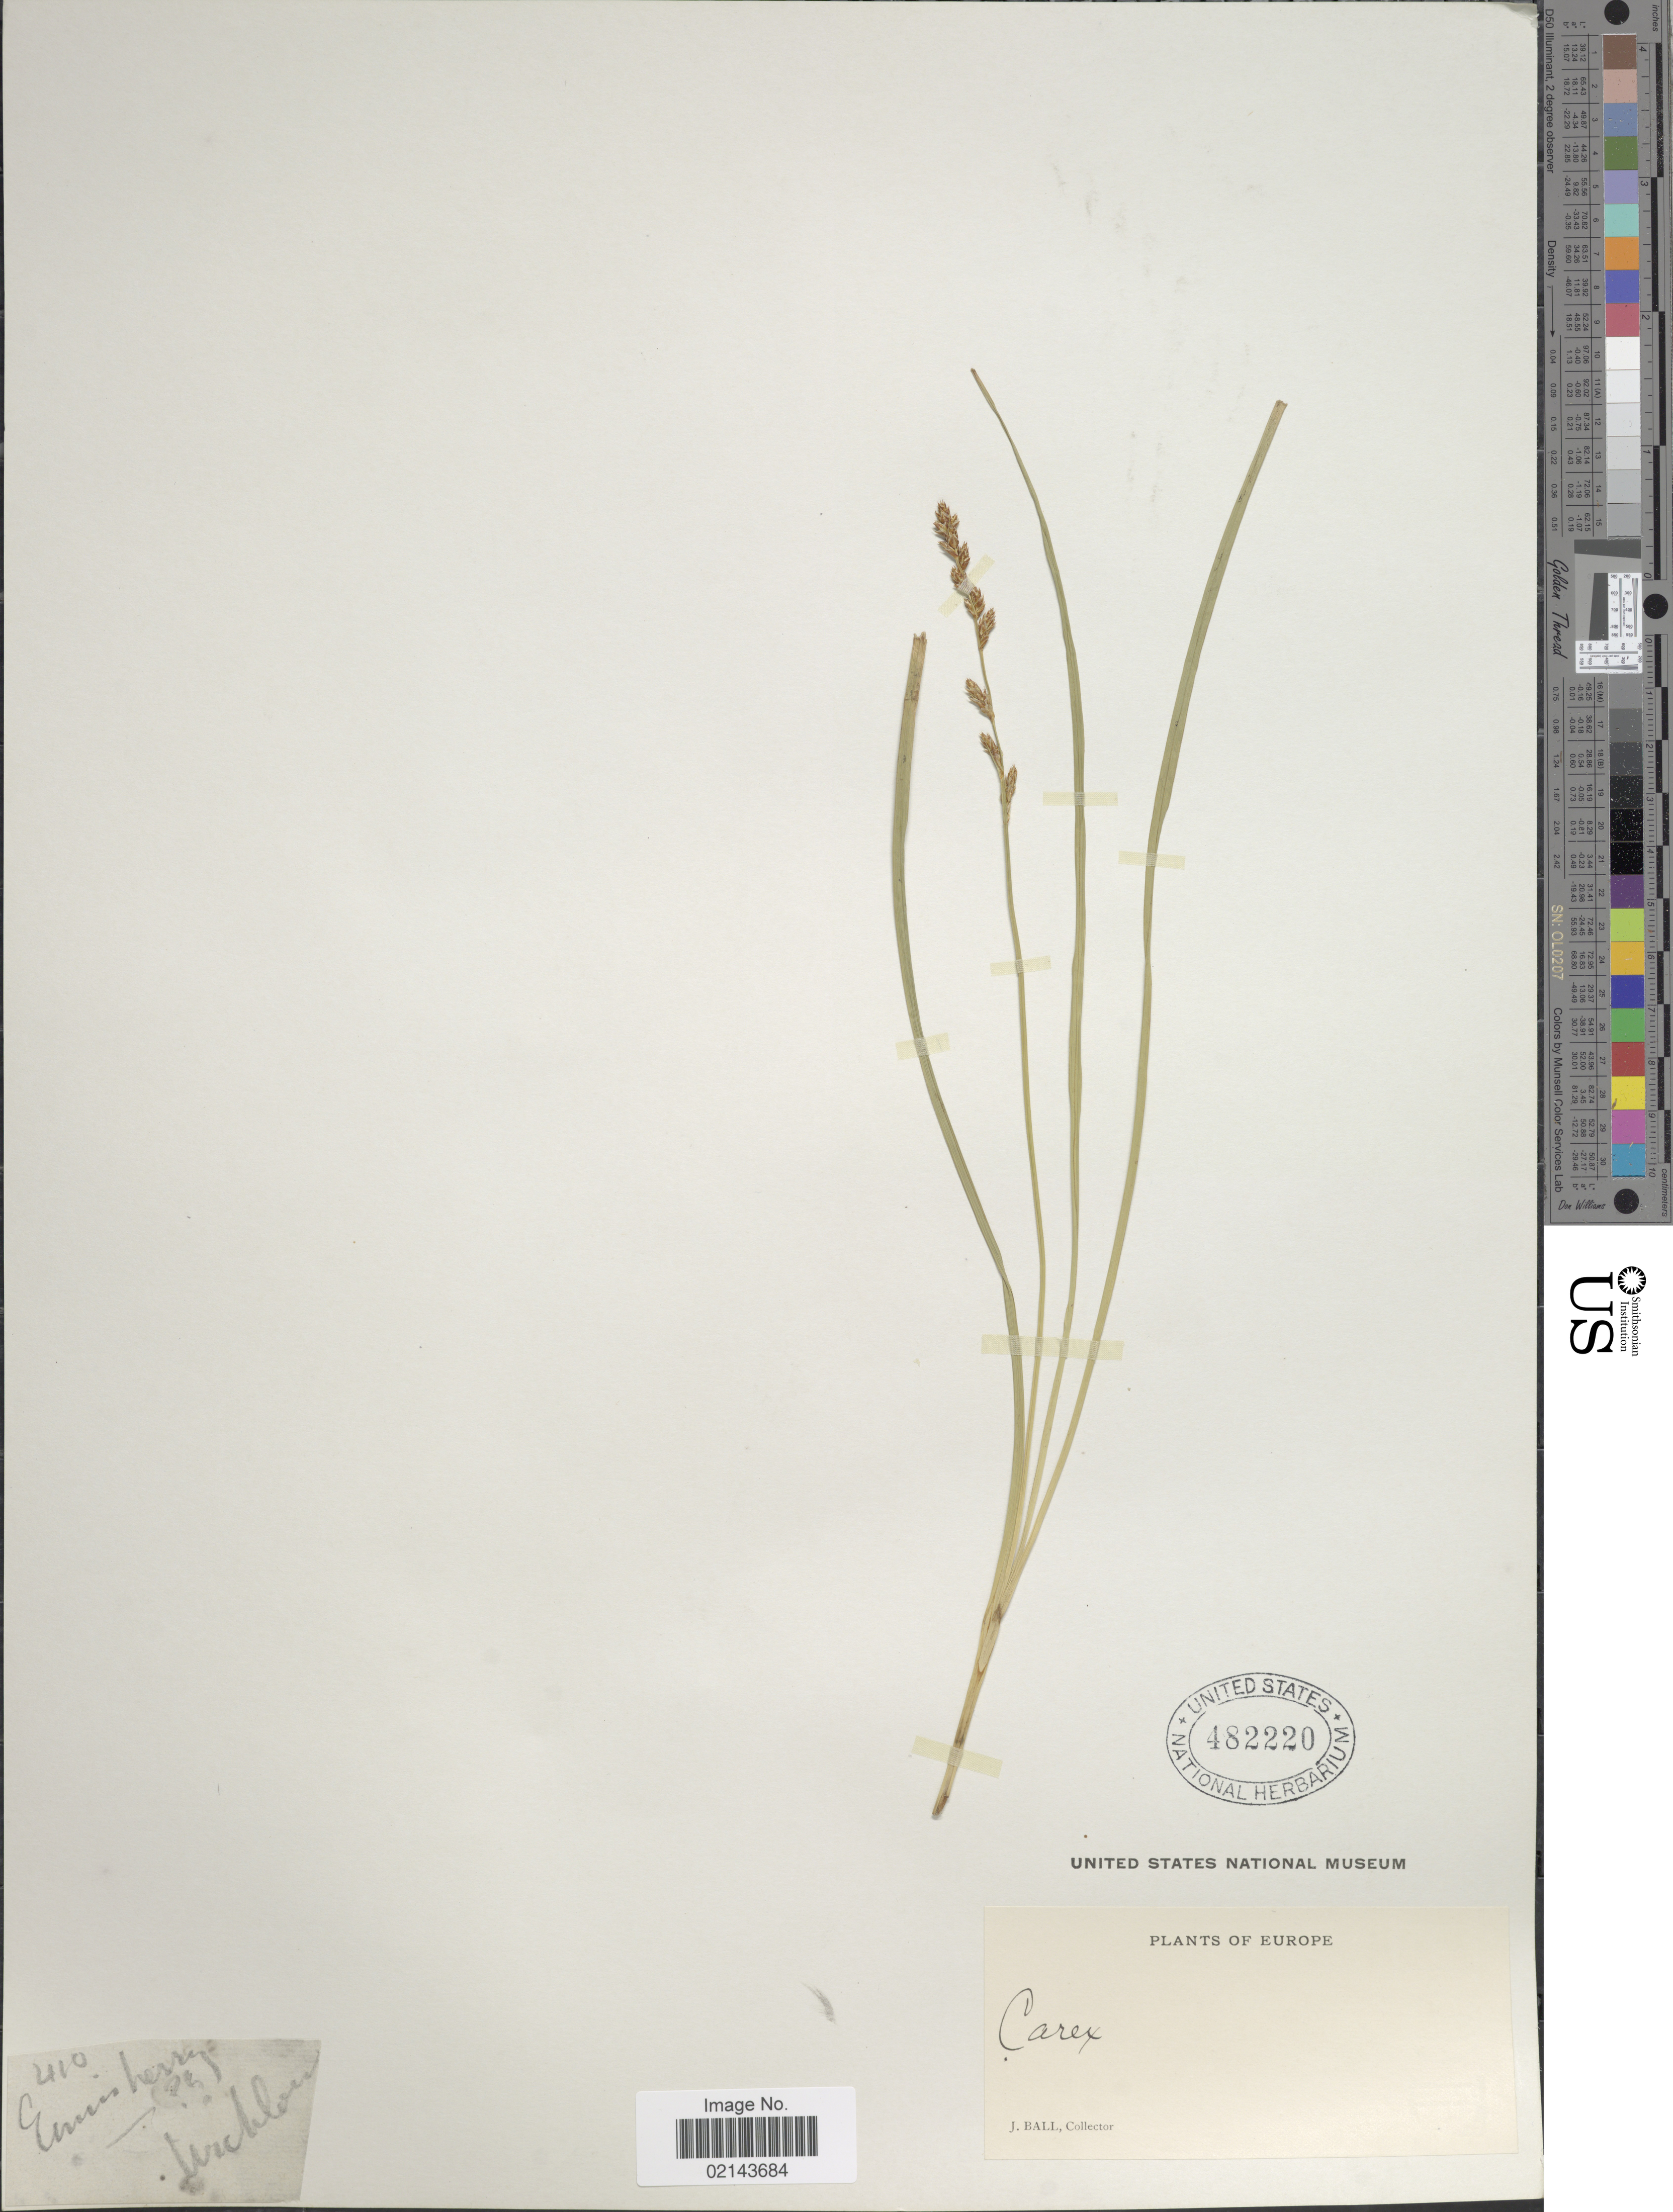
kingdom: Plantae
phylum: Tracheophyta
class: Liliopsida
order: Poales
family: Cyperaceae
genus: Carex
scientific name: Carex sp.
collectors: J. Ball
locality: Europe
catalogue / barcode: US 482220